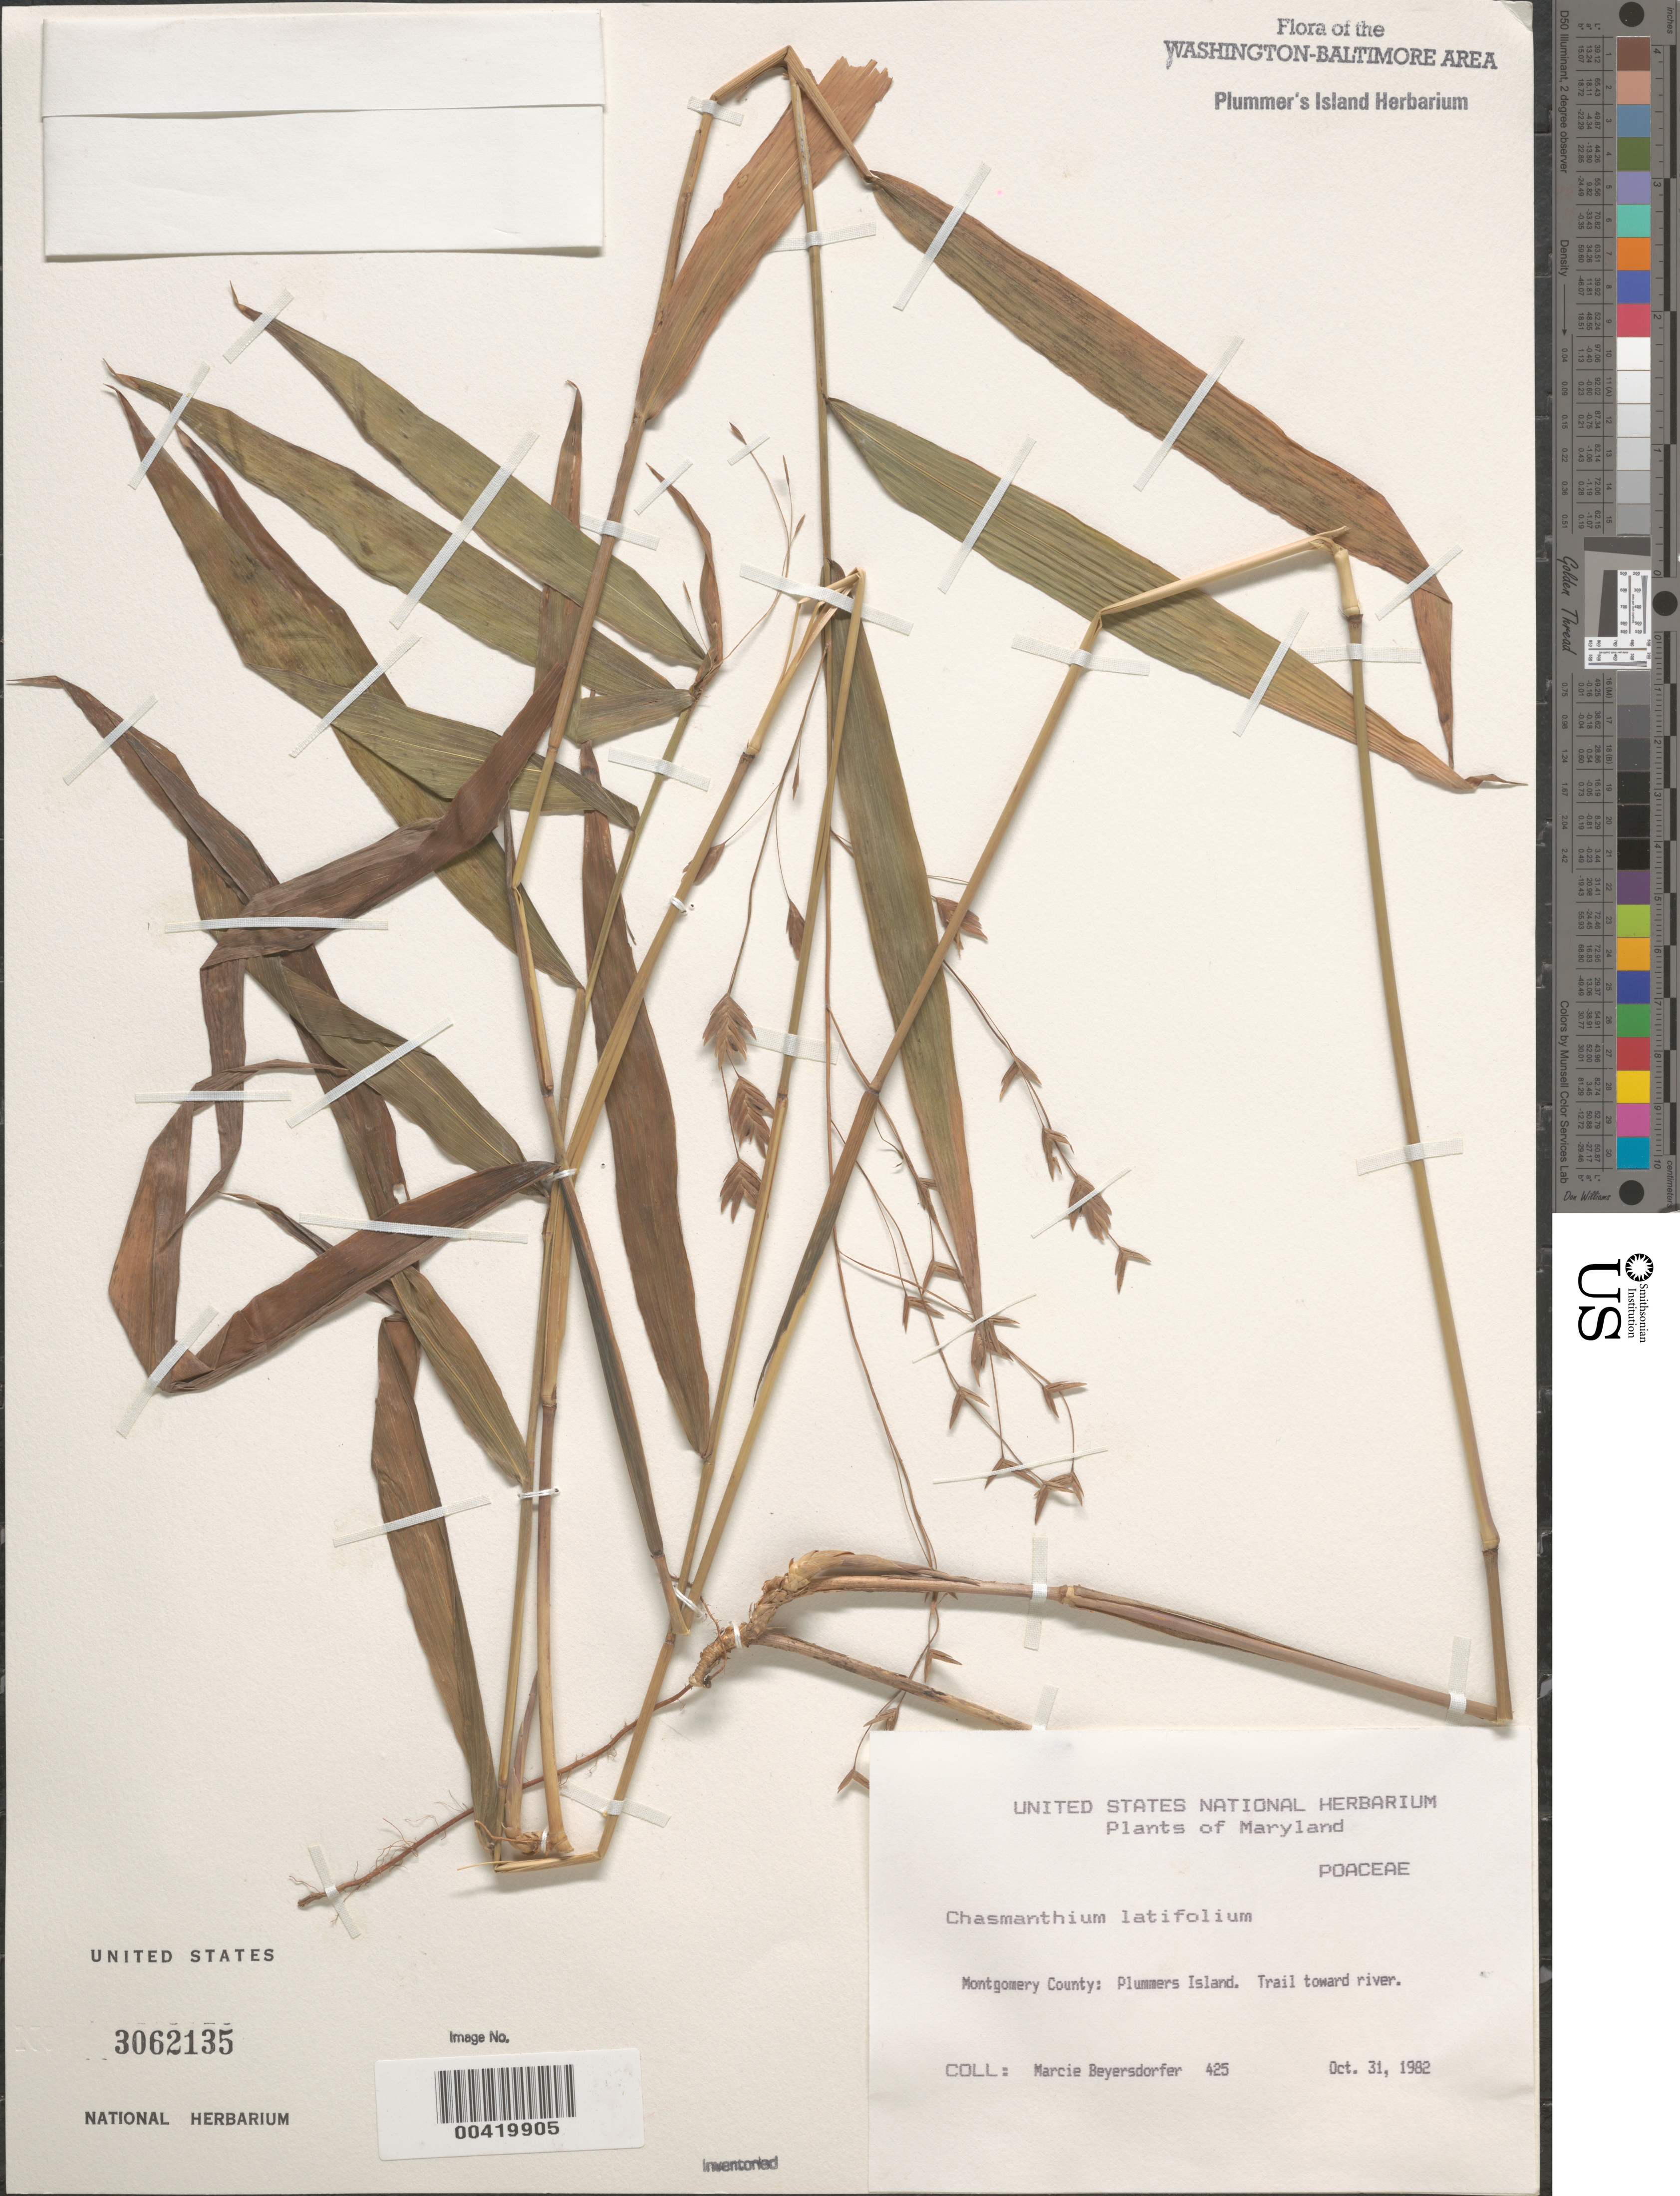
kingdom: Plantae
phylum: Tracheophyta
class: Liliopsida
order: Poales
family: Poaceae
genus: Chasmanthium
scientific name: Chasmanthium latifolium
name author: (Michx.) H.O. Yates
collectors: M. Beyersdorfer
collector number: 425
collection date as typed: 31 Oct 1982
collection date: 1982-10-31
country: United States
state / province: Maryland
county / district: Montgomery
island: Plummers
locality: Plummer's Island; trail toward river. C. & O. Canal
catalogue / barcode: US 3062135